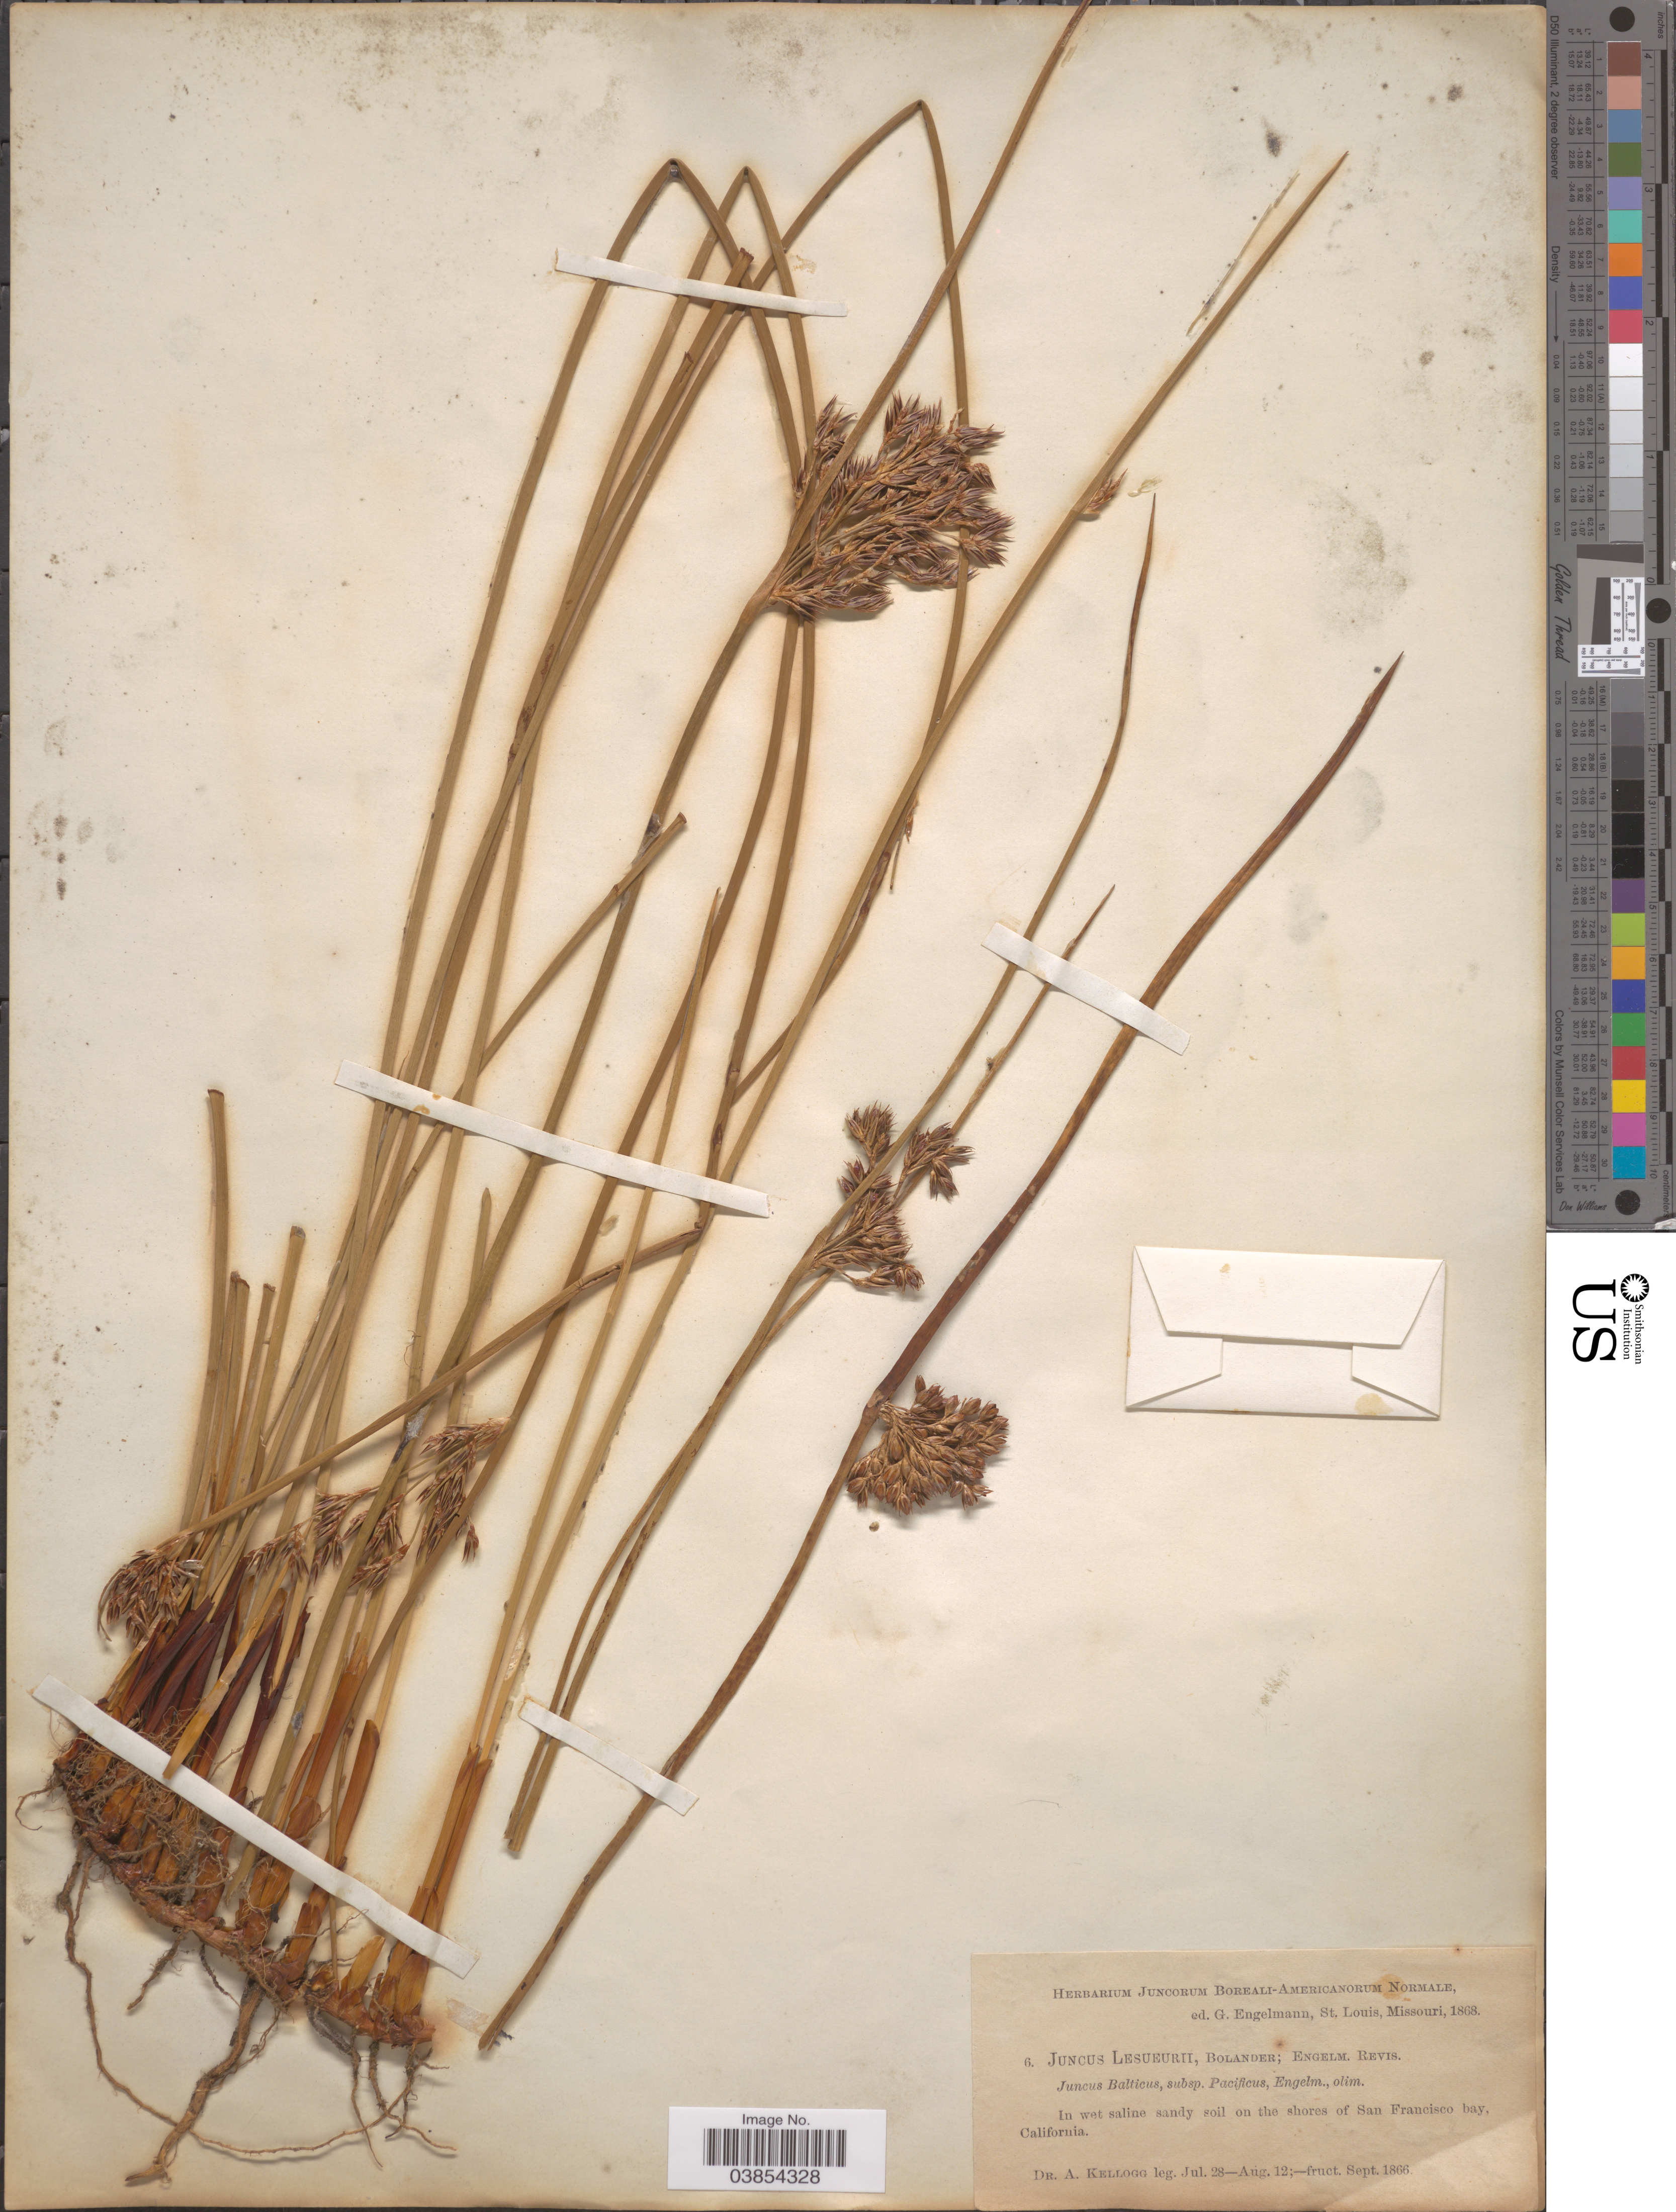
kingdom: Plantae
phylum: Tracheophyta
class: Liliopsida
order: Poales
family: Juncaceae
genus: Juncus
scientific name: Juncus lesueurii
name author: Bol.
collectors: A. Kellogg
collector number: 6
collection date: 1866-07-28/1866-09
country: United States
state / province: California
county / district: San Francisco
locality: In wet saline sandy soil on the shores of San Francisco bay.